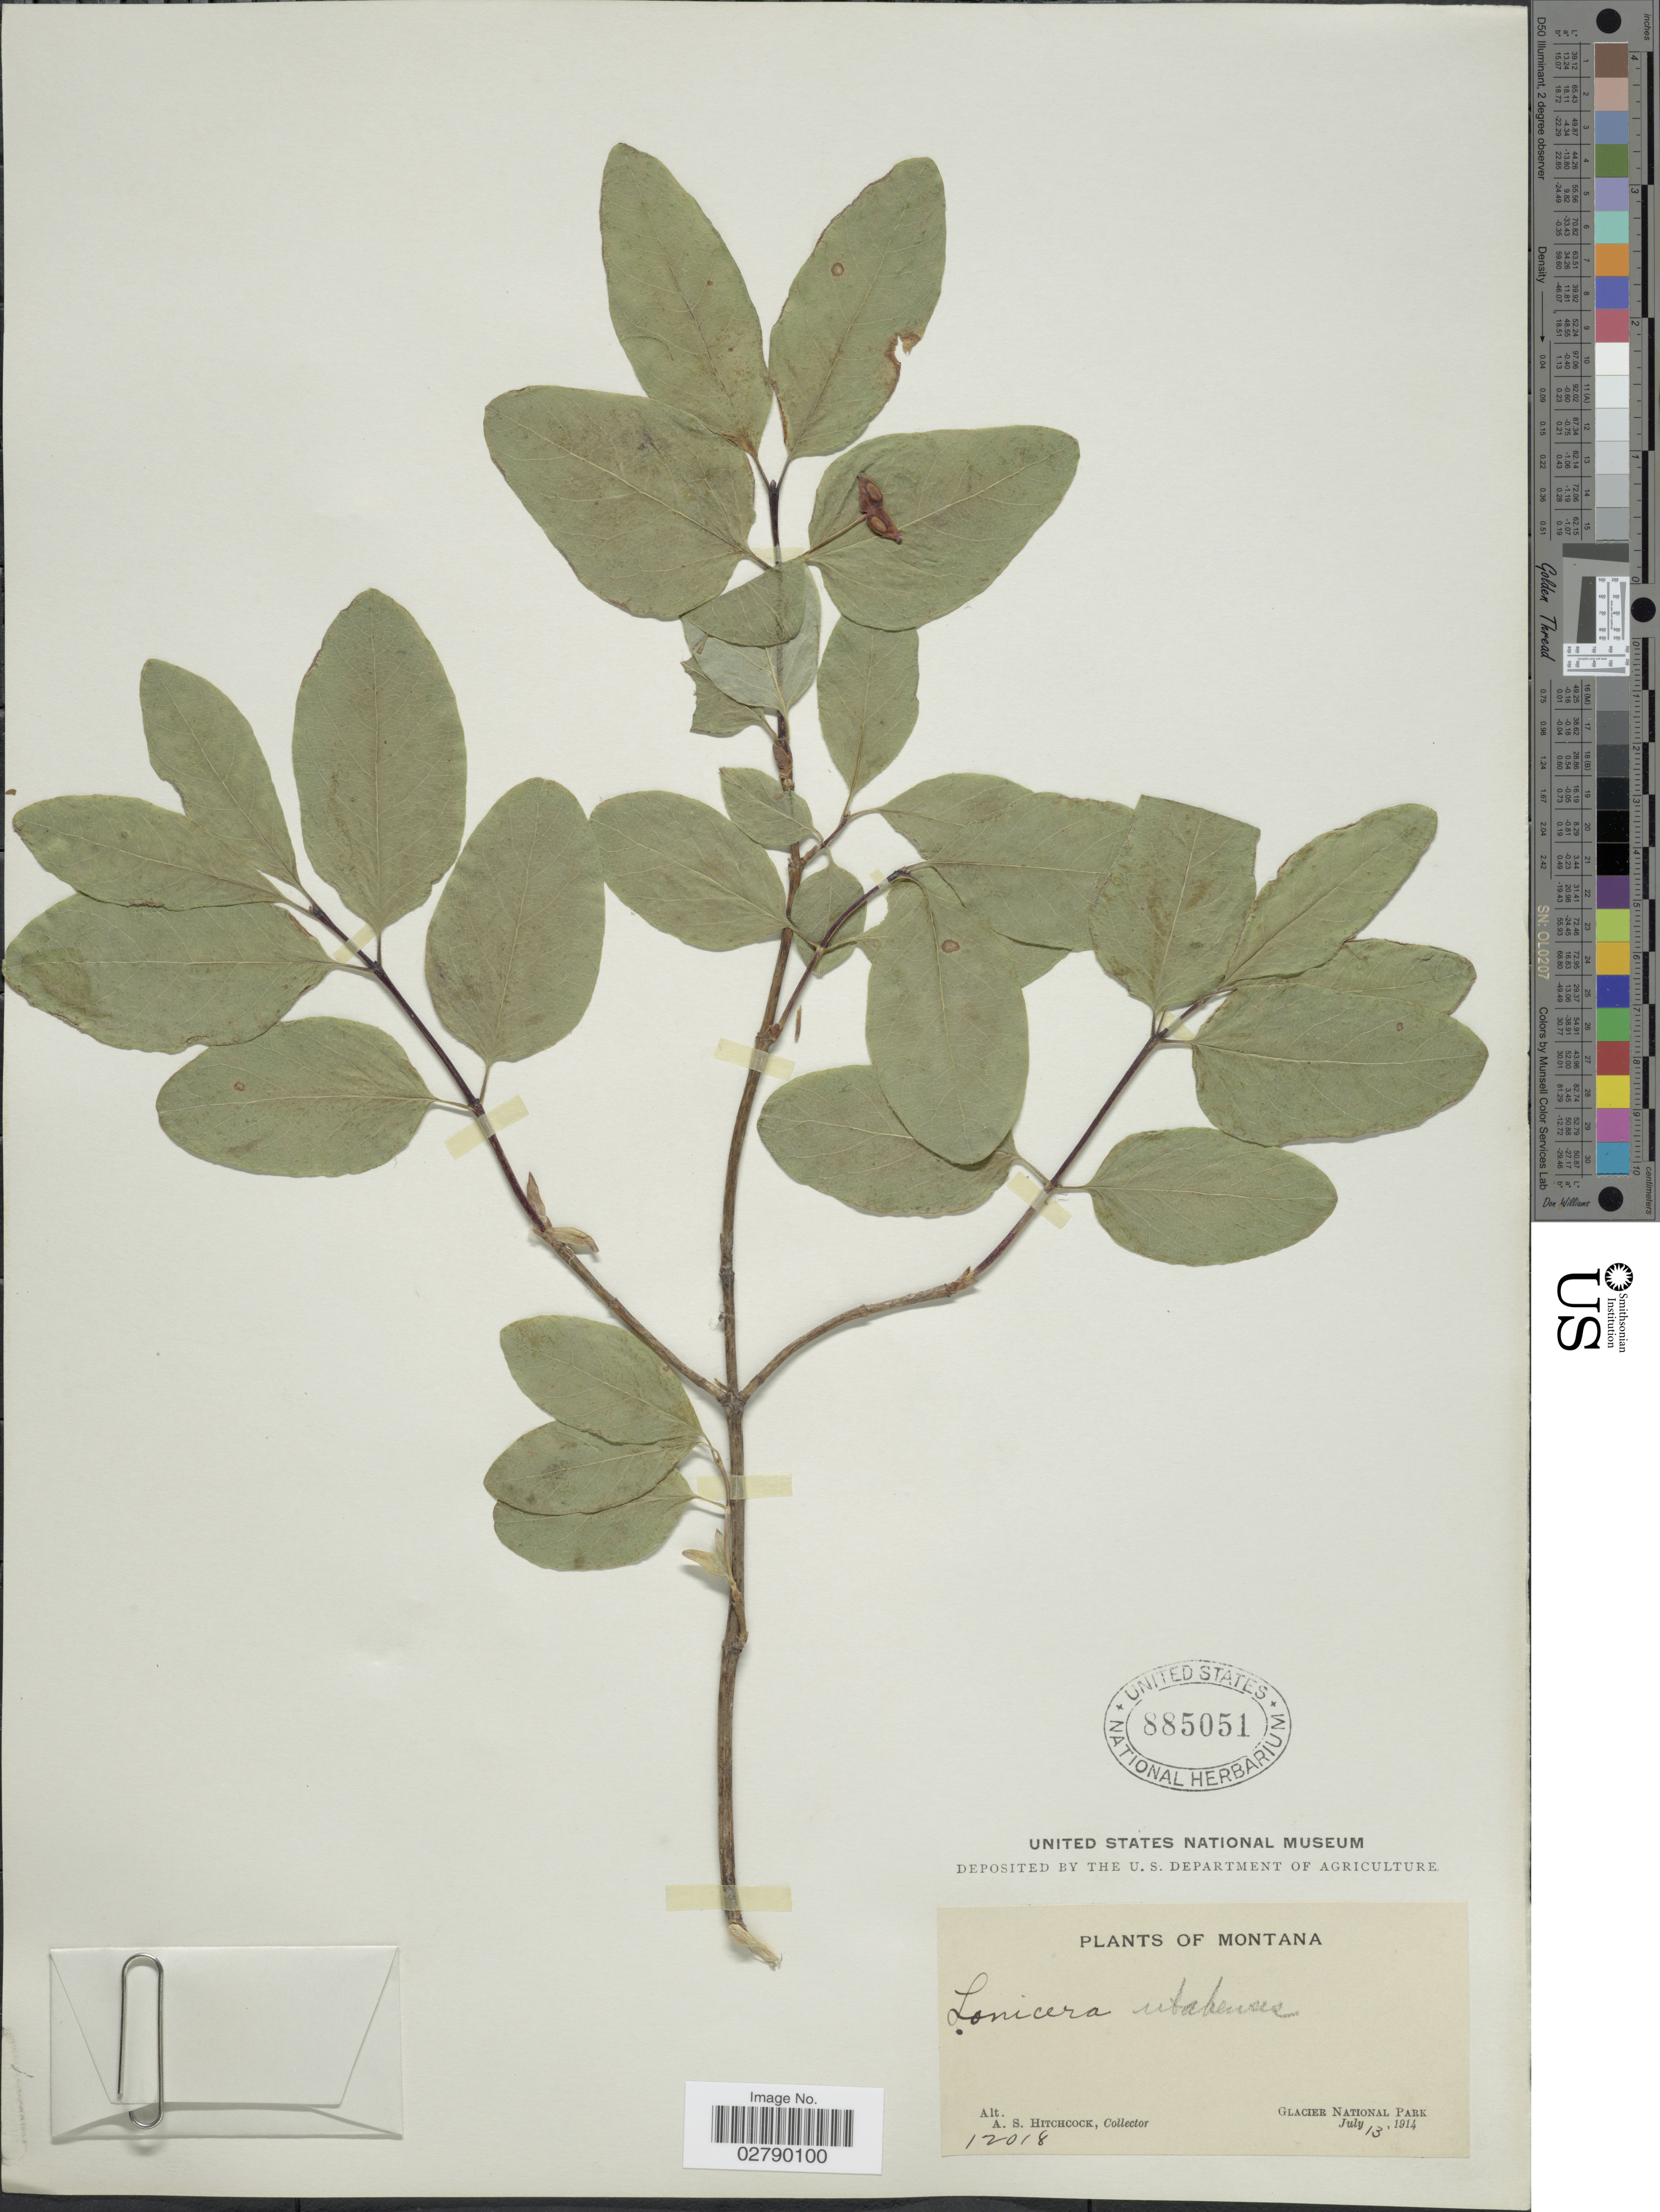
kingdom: Plantae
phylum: Tracheophyta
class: Magnoliopsida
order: Dipsacales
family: Caprifoliaceae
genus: Lonicera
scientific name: Lonicera utahensis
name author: S. Watson in C. King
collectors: A. S. Hitchcock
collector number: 12018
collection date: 1914-07-13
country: United States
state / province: Montana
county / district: Flathead / Glacier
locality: Glacier National Park.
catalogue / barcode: US 885051